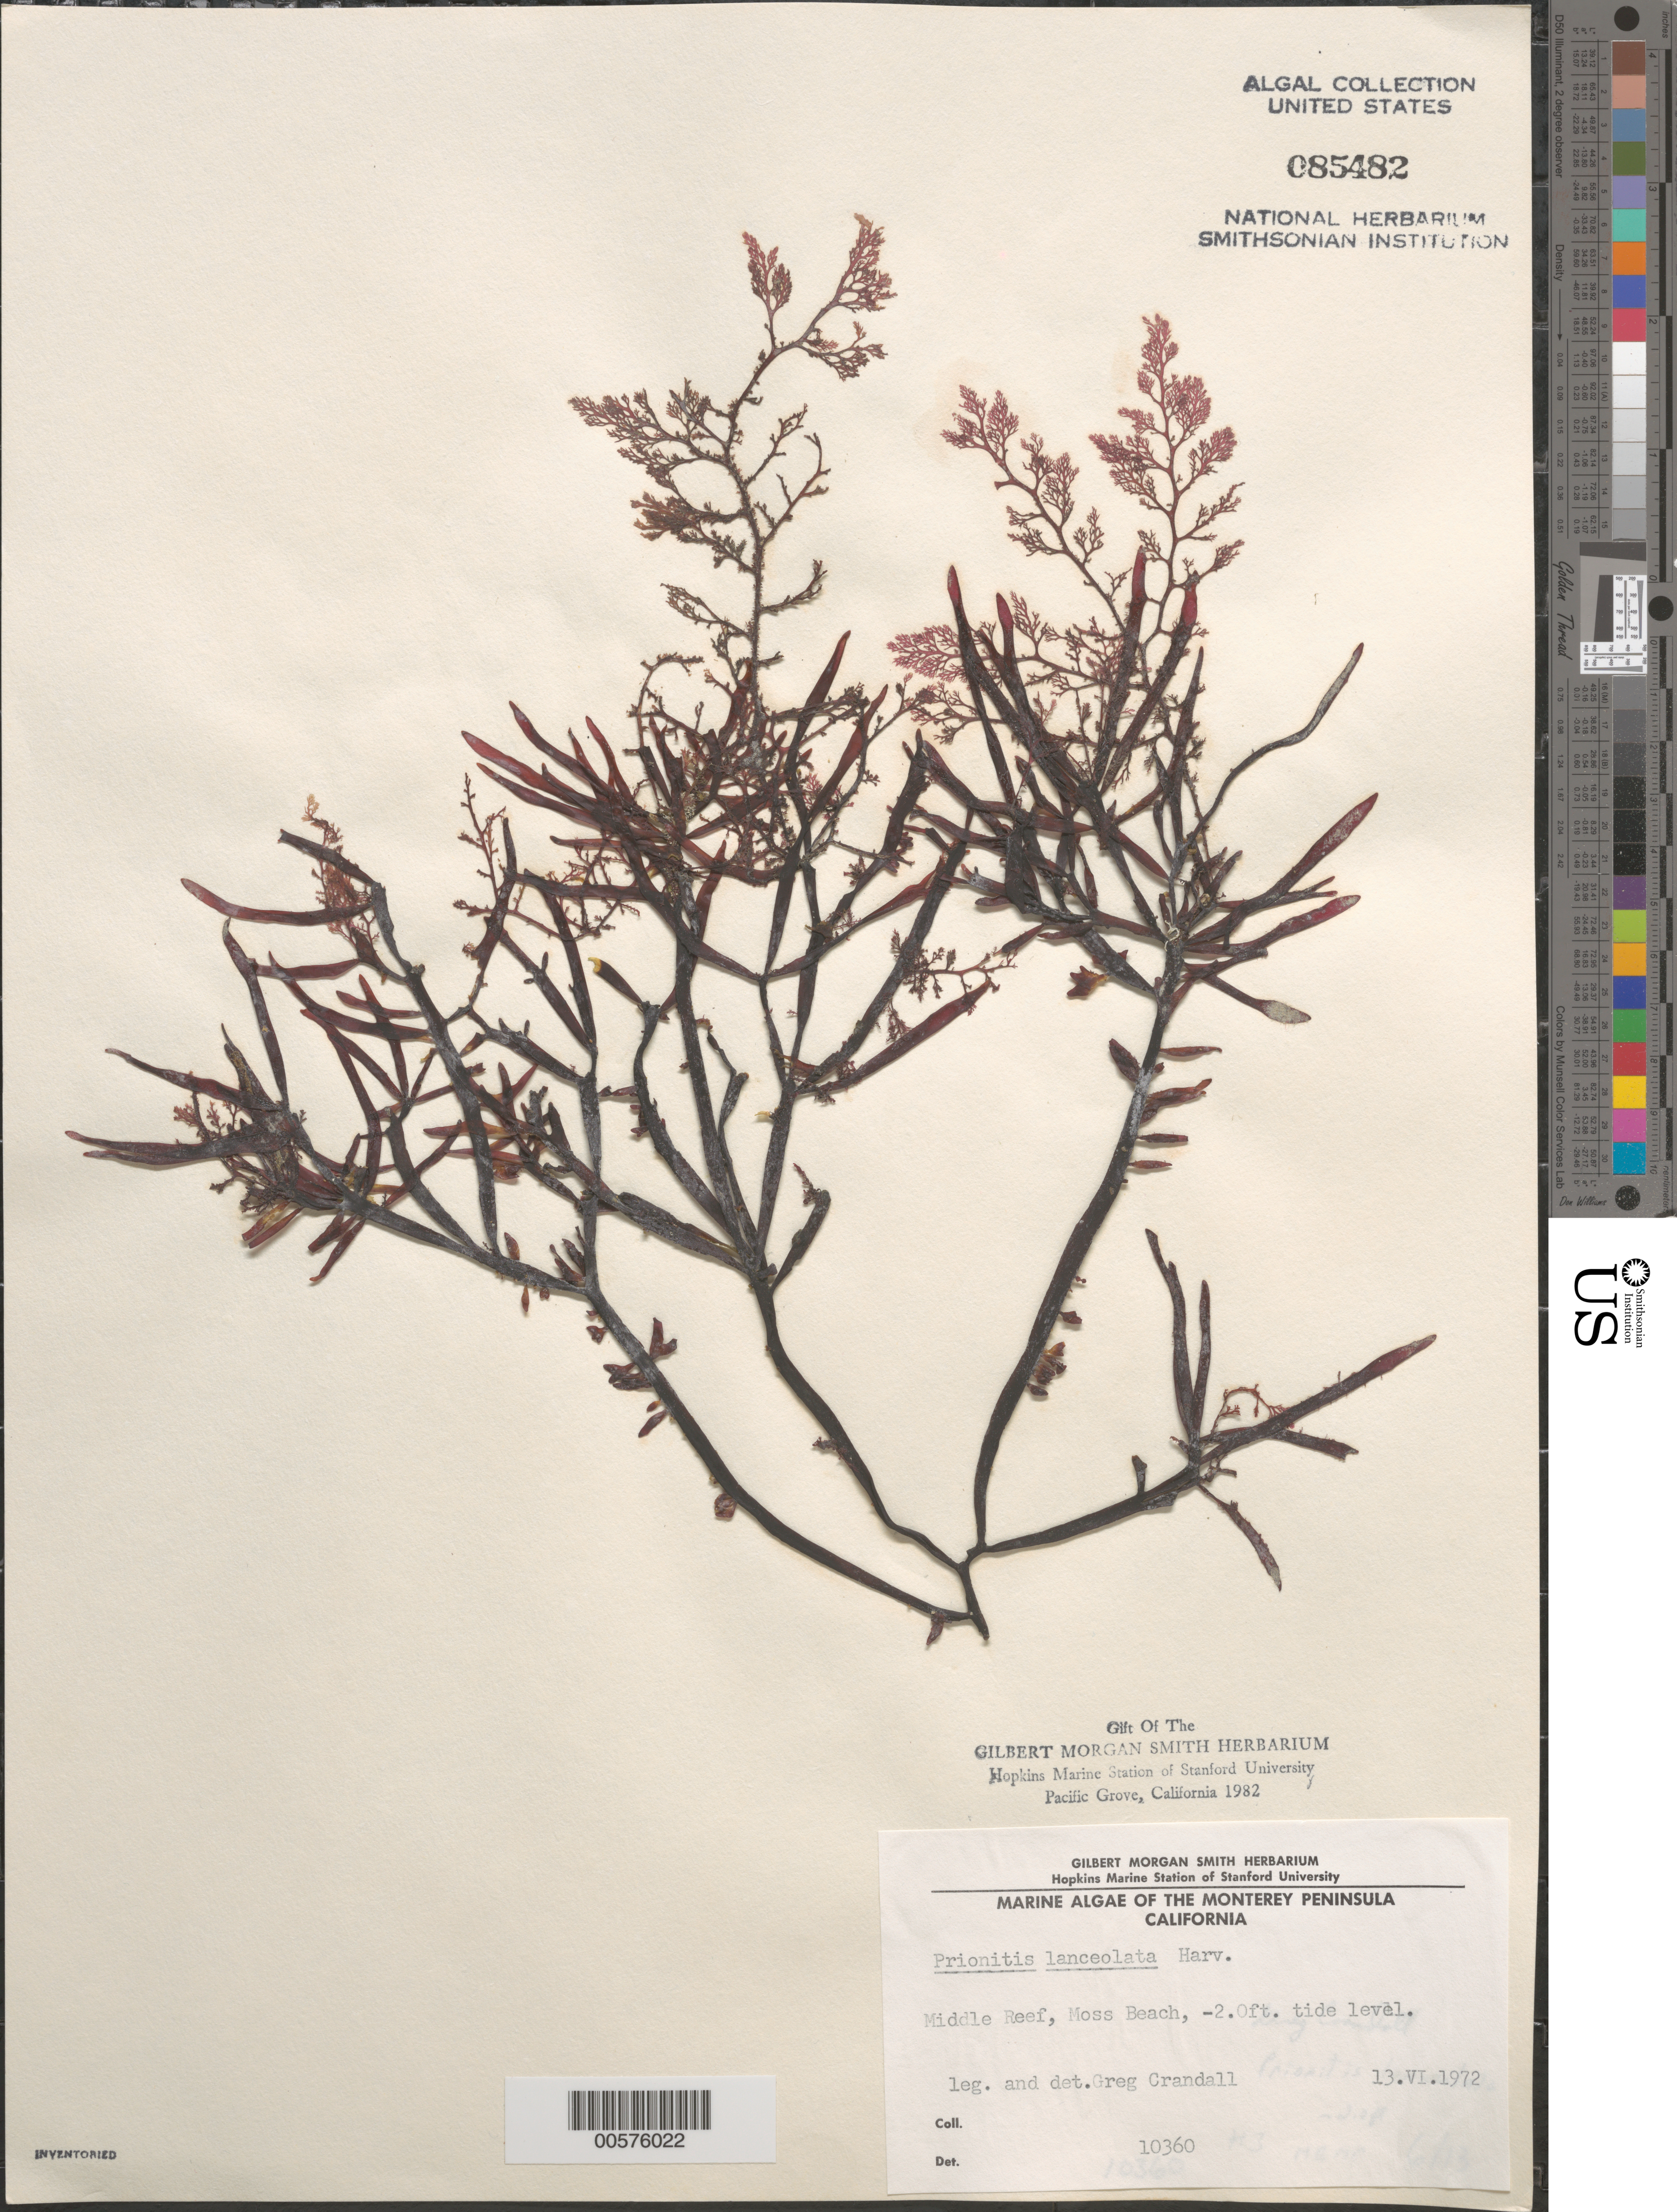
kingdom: Plantae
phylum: Rhodophyta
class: Florideophyceae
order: Cryptonemiales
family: Cryptonemiaceae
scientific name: Prionitis lanceolata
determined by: Crandall, G.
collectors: G. Crandall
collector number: IAA 10360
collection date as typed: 13 Jun 1972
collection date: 1972-06-13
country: United States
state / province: California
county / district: Monterey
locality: Middle Reef of Moss Beach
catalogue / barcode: US 85482